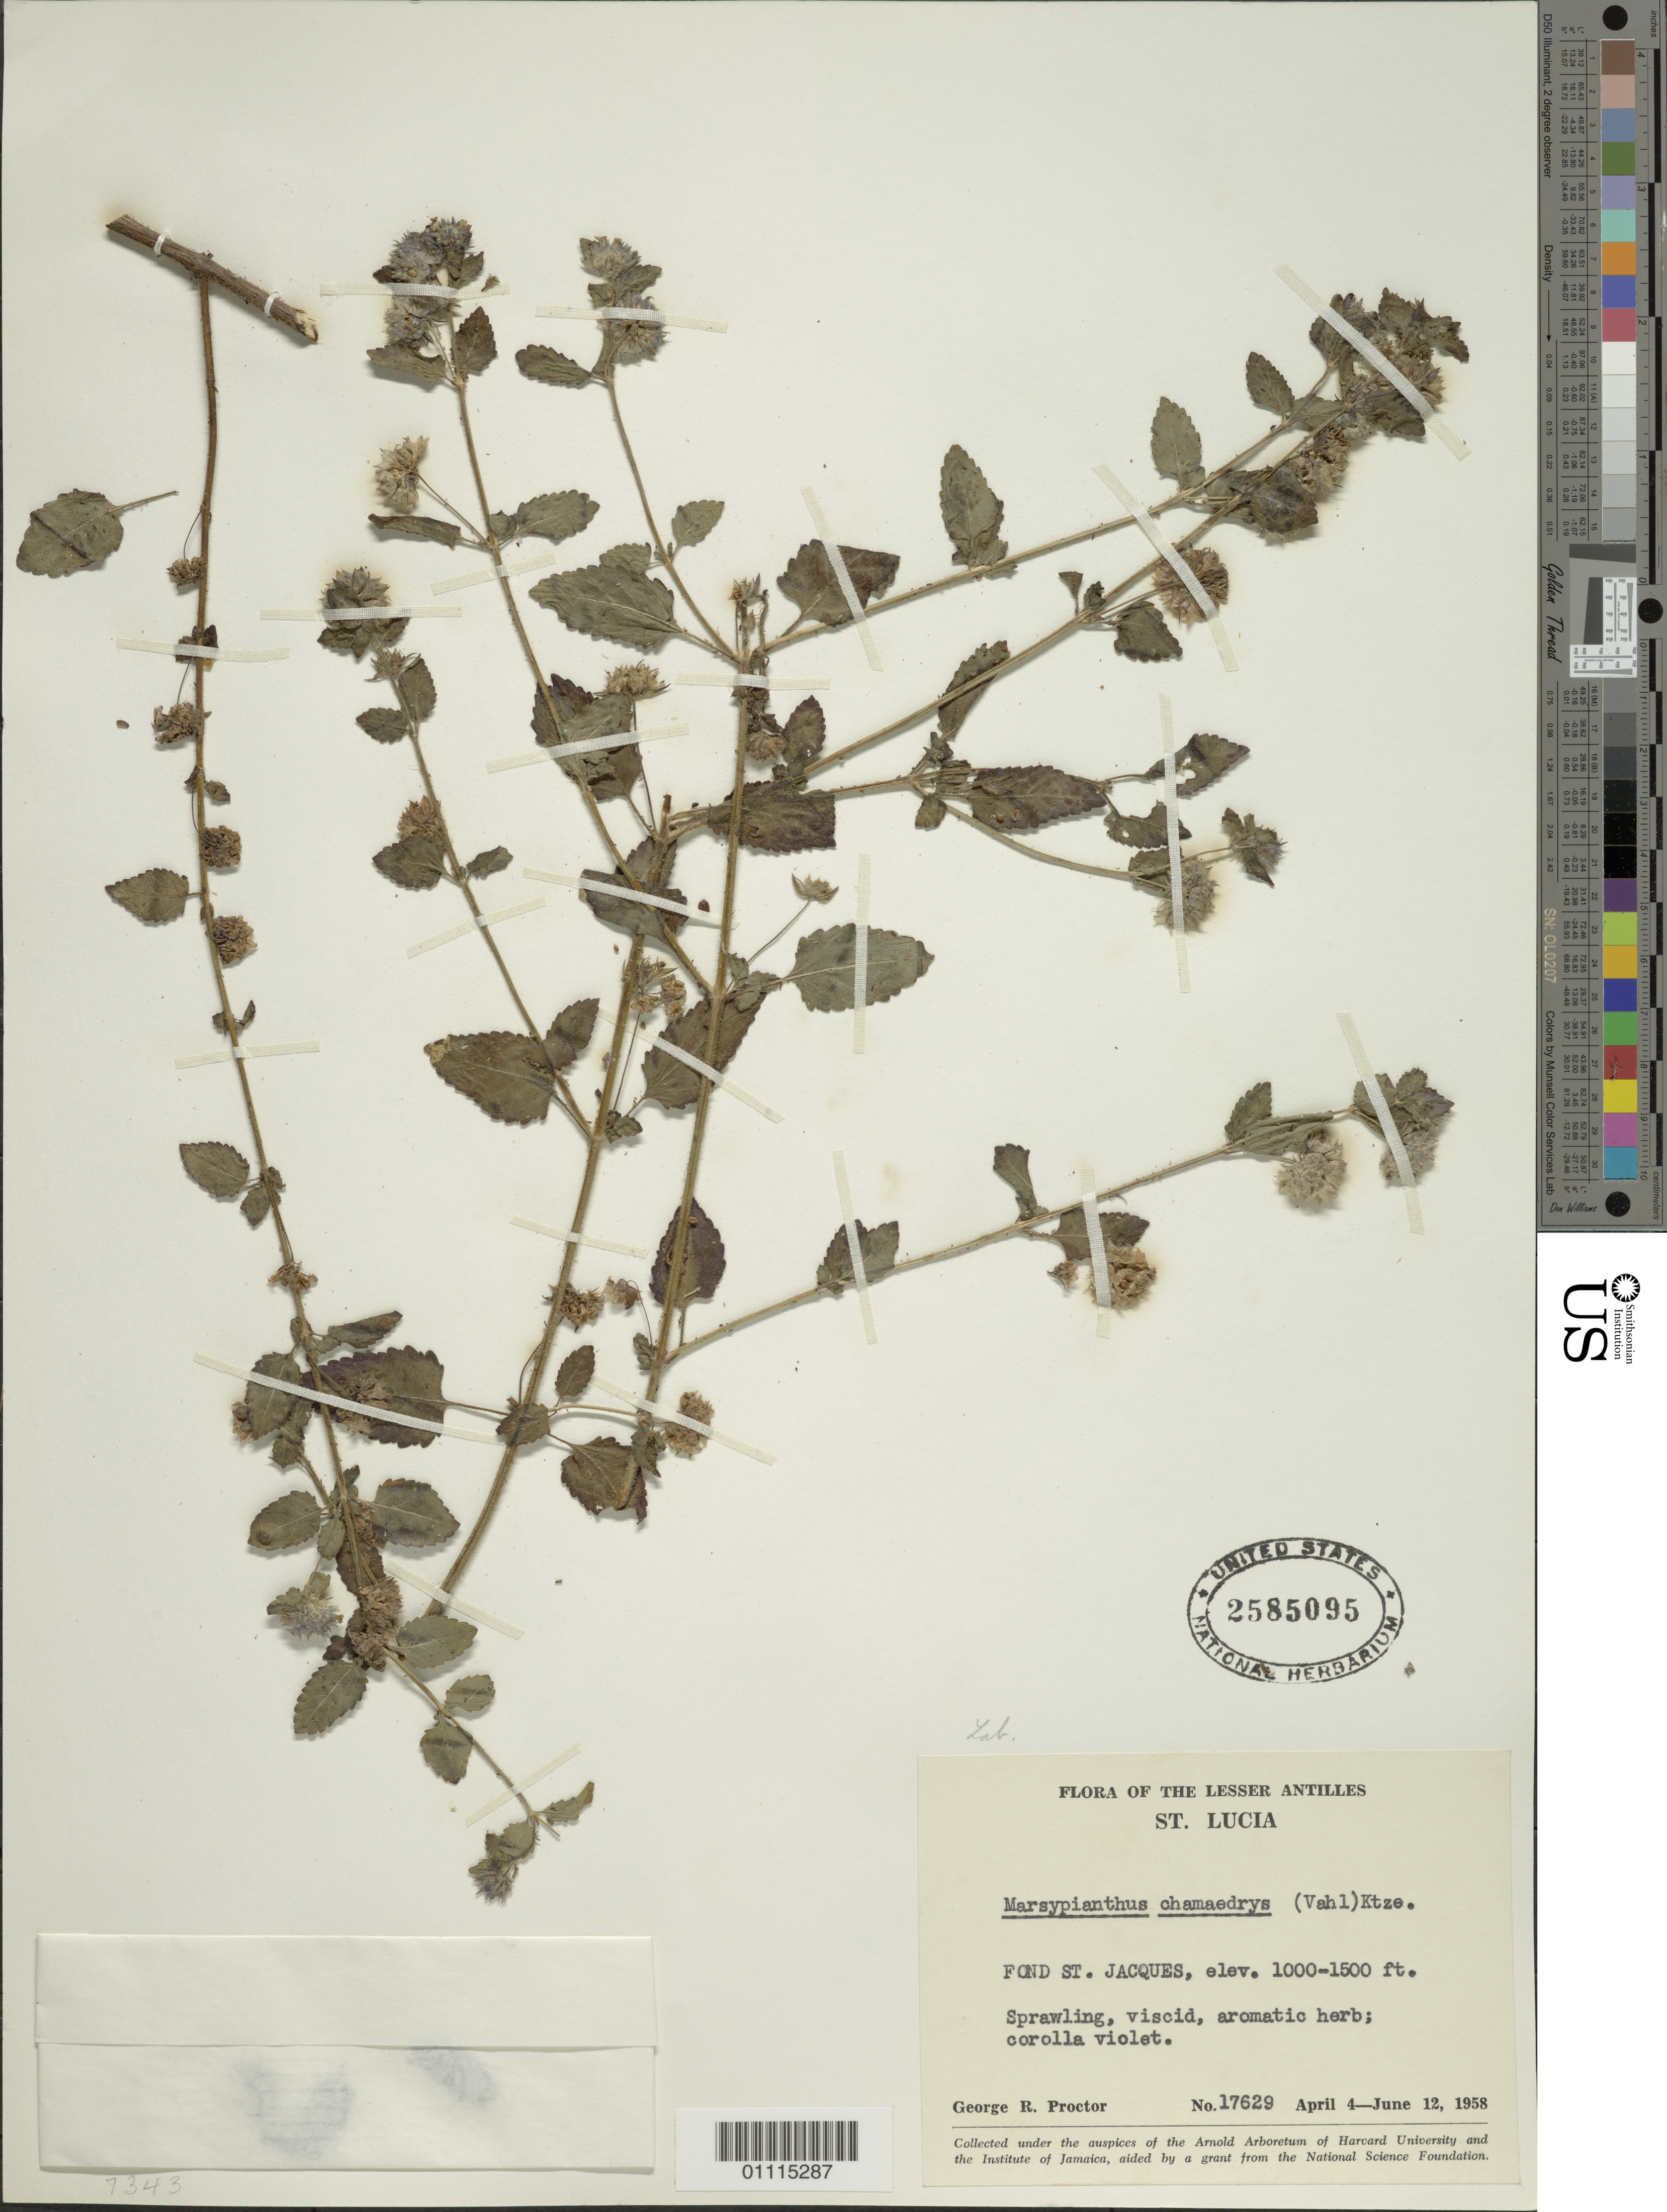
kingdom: Plantae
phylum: Tracheophyta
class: Magnoliopsida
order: Lamiales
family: Lamiaceae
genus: Marsypianthes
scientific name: Marsypianthes chamaedrys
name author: (Vahl) Kuntze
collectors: G. R. Proctor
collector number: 17629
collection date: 1958-04-04/1958-06-12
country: Dominica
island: Windward Is.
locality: Fond St. Jacques.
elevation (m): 305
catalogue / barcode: US 2585095